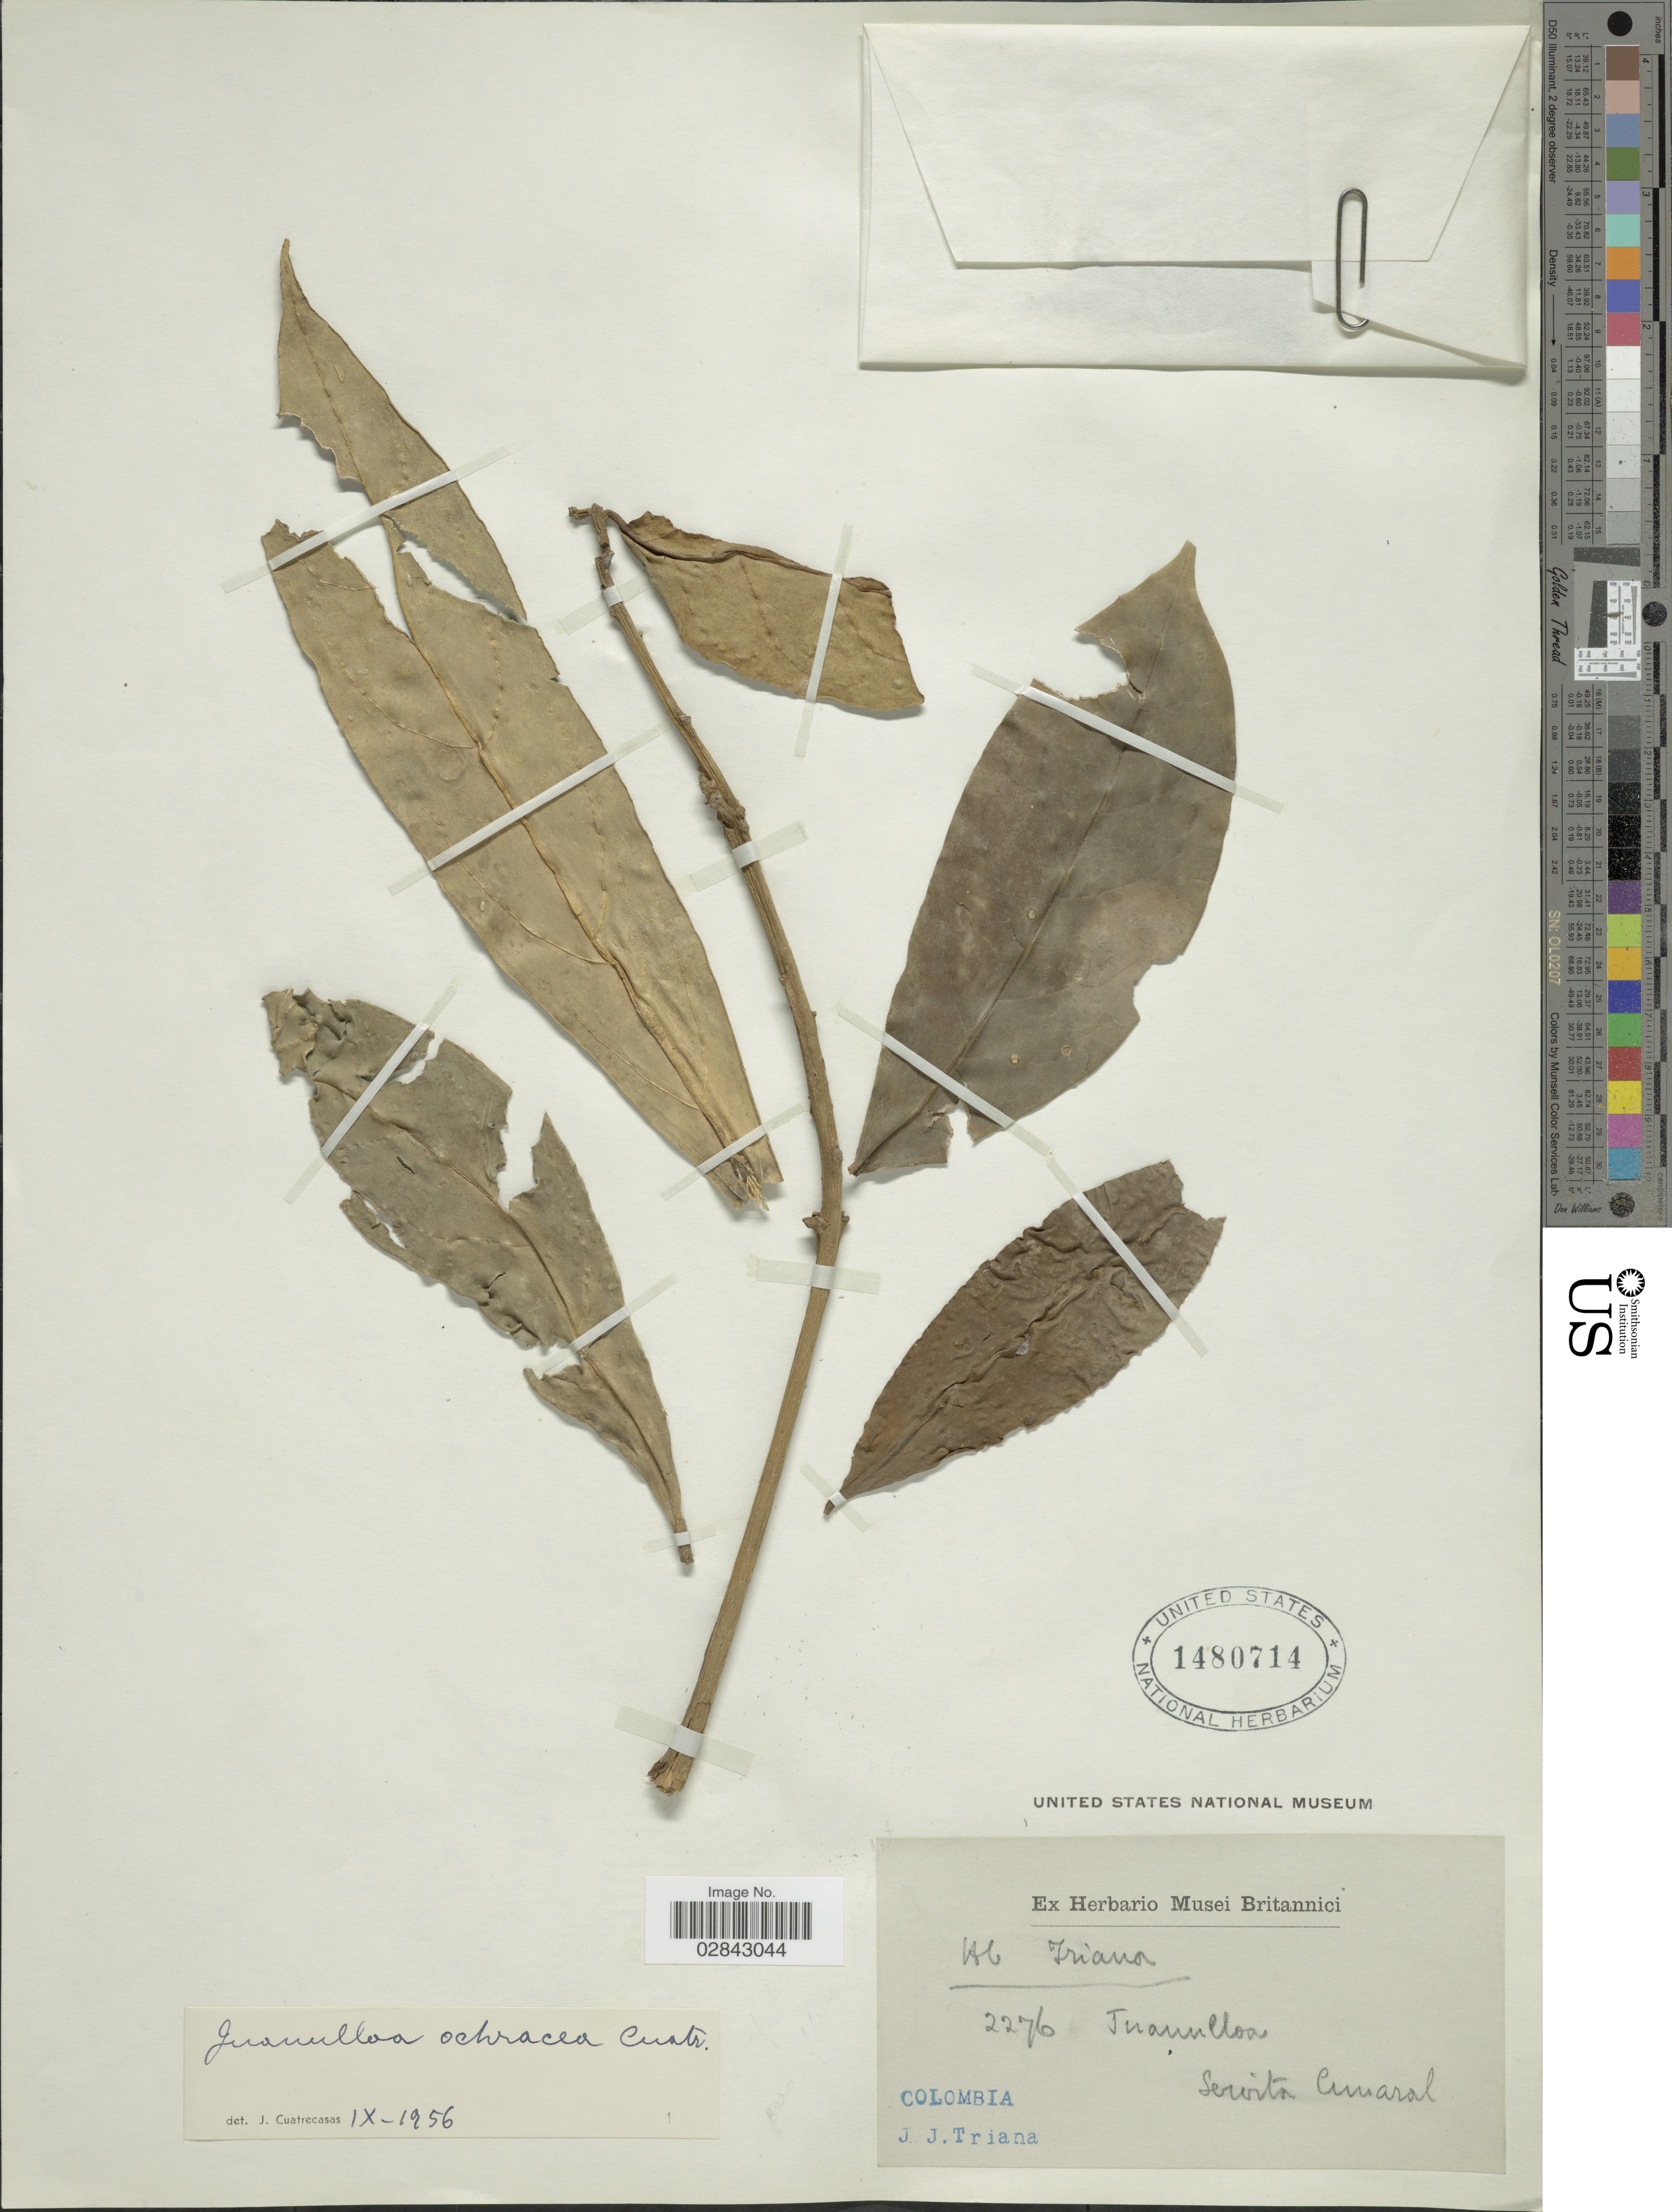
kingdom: Plantae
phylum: Tracheophyta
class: Magnoliopsida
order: Solanales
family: Solanaceae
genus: Juanulloa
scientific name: Juanulloa ochracea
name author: Cuatrec.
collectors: J. J. Triana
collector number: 2276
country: Colombia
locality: Servita Amaral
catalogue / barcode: US 1480714